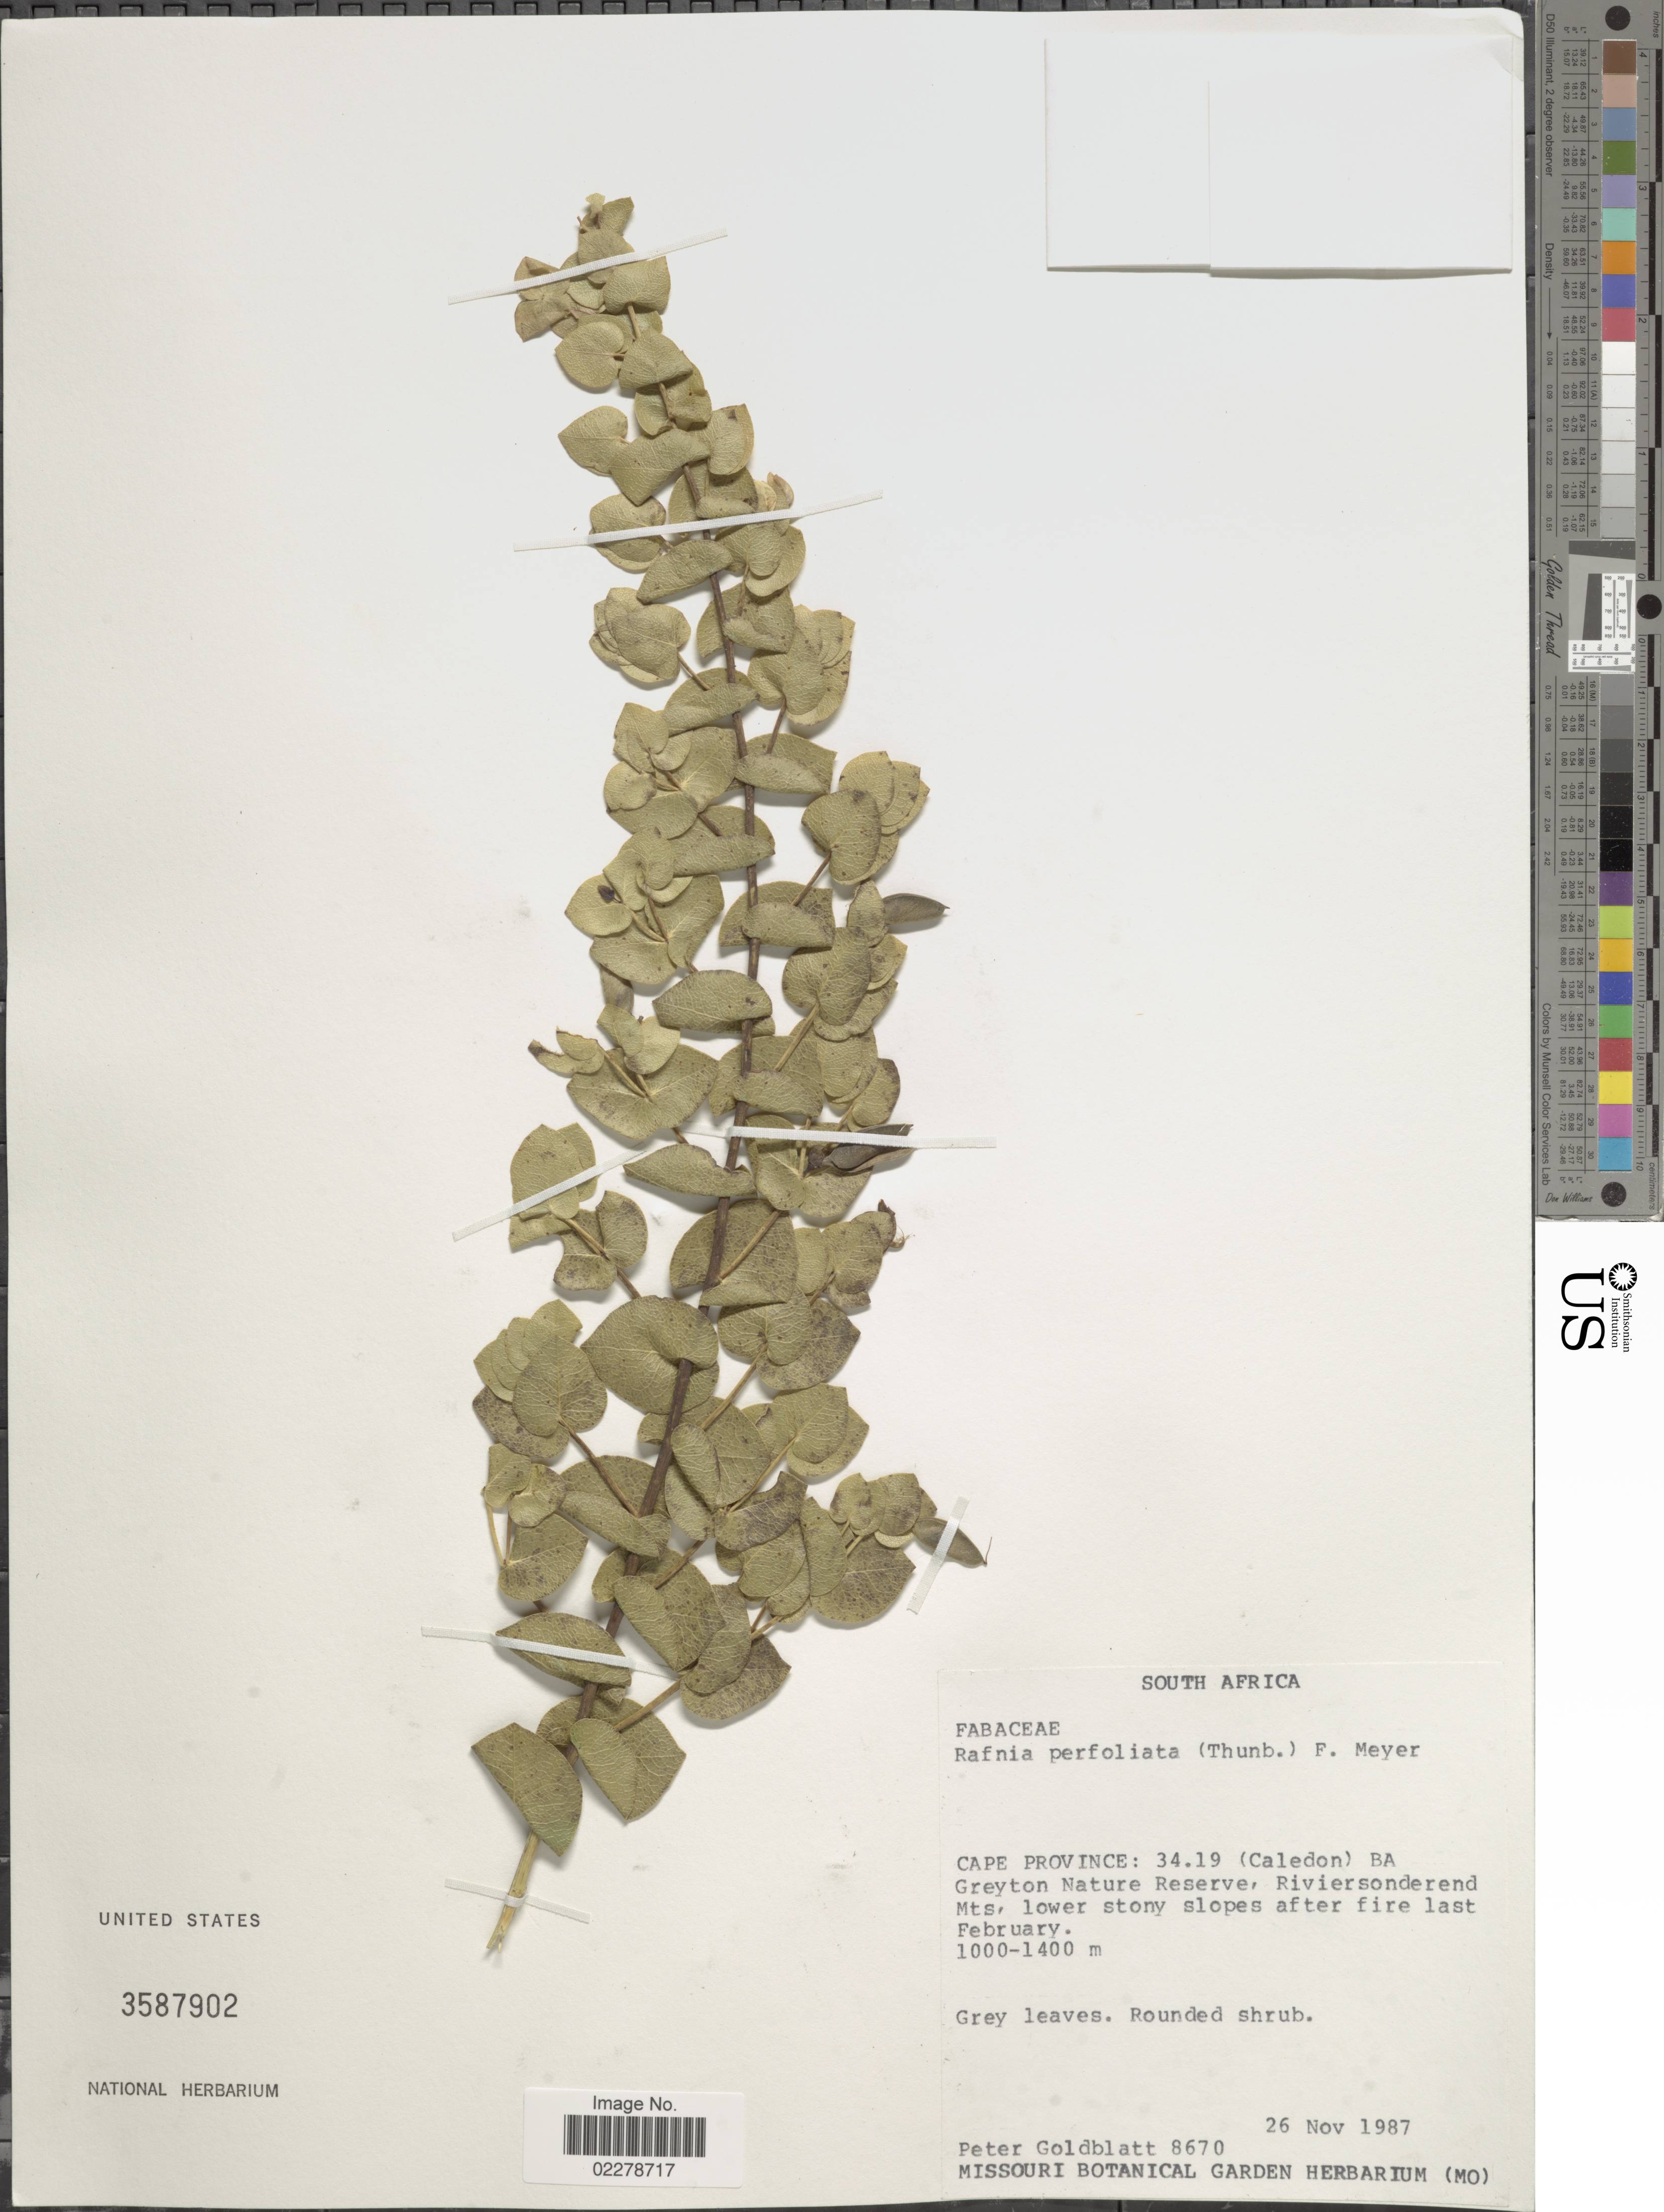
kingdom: Plantae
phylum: Tracheophyta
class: Magnoliopsida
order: Fabales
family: Fabaceae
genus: Rafnia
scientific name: Rafnia perfoliata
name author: (DC.) E. Mey.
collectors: P. Goldblatt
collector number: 8670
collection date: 1987-11-26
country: South Africa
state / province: Western Cape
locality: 34.19(Caledon) BA Greyton Nature Reserve, Riviersonderend Mts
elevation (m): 1000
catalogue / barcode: US 3587902